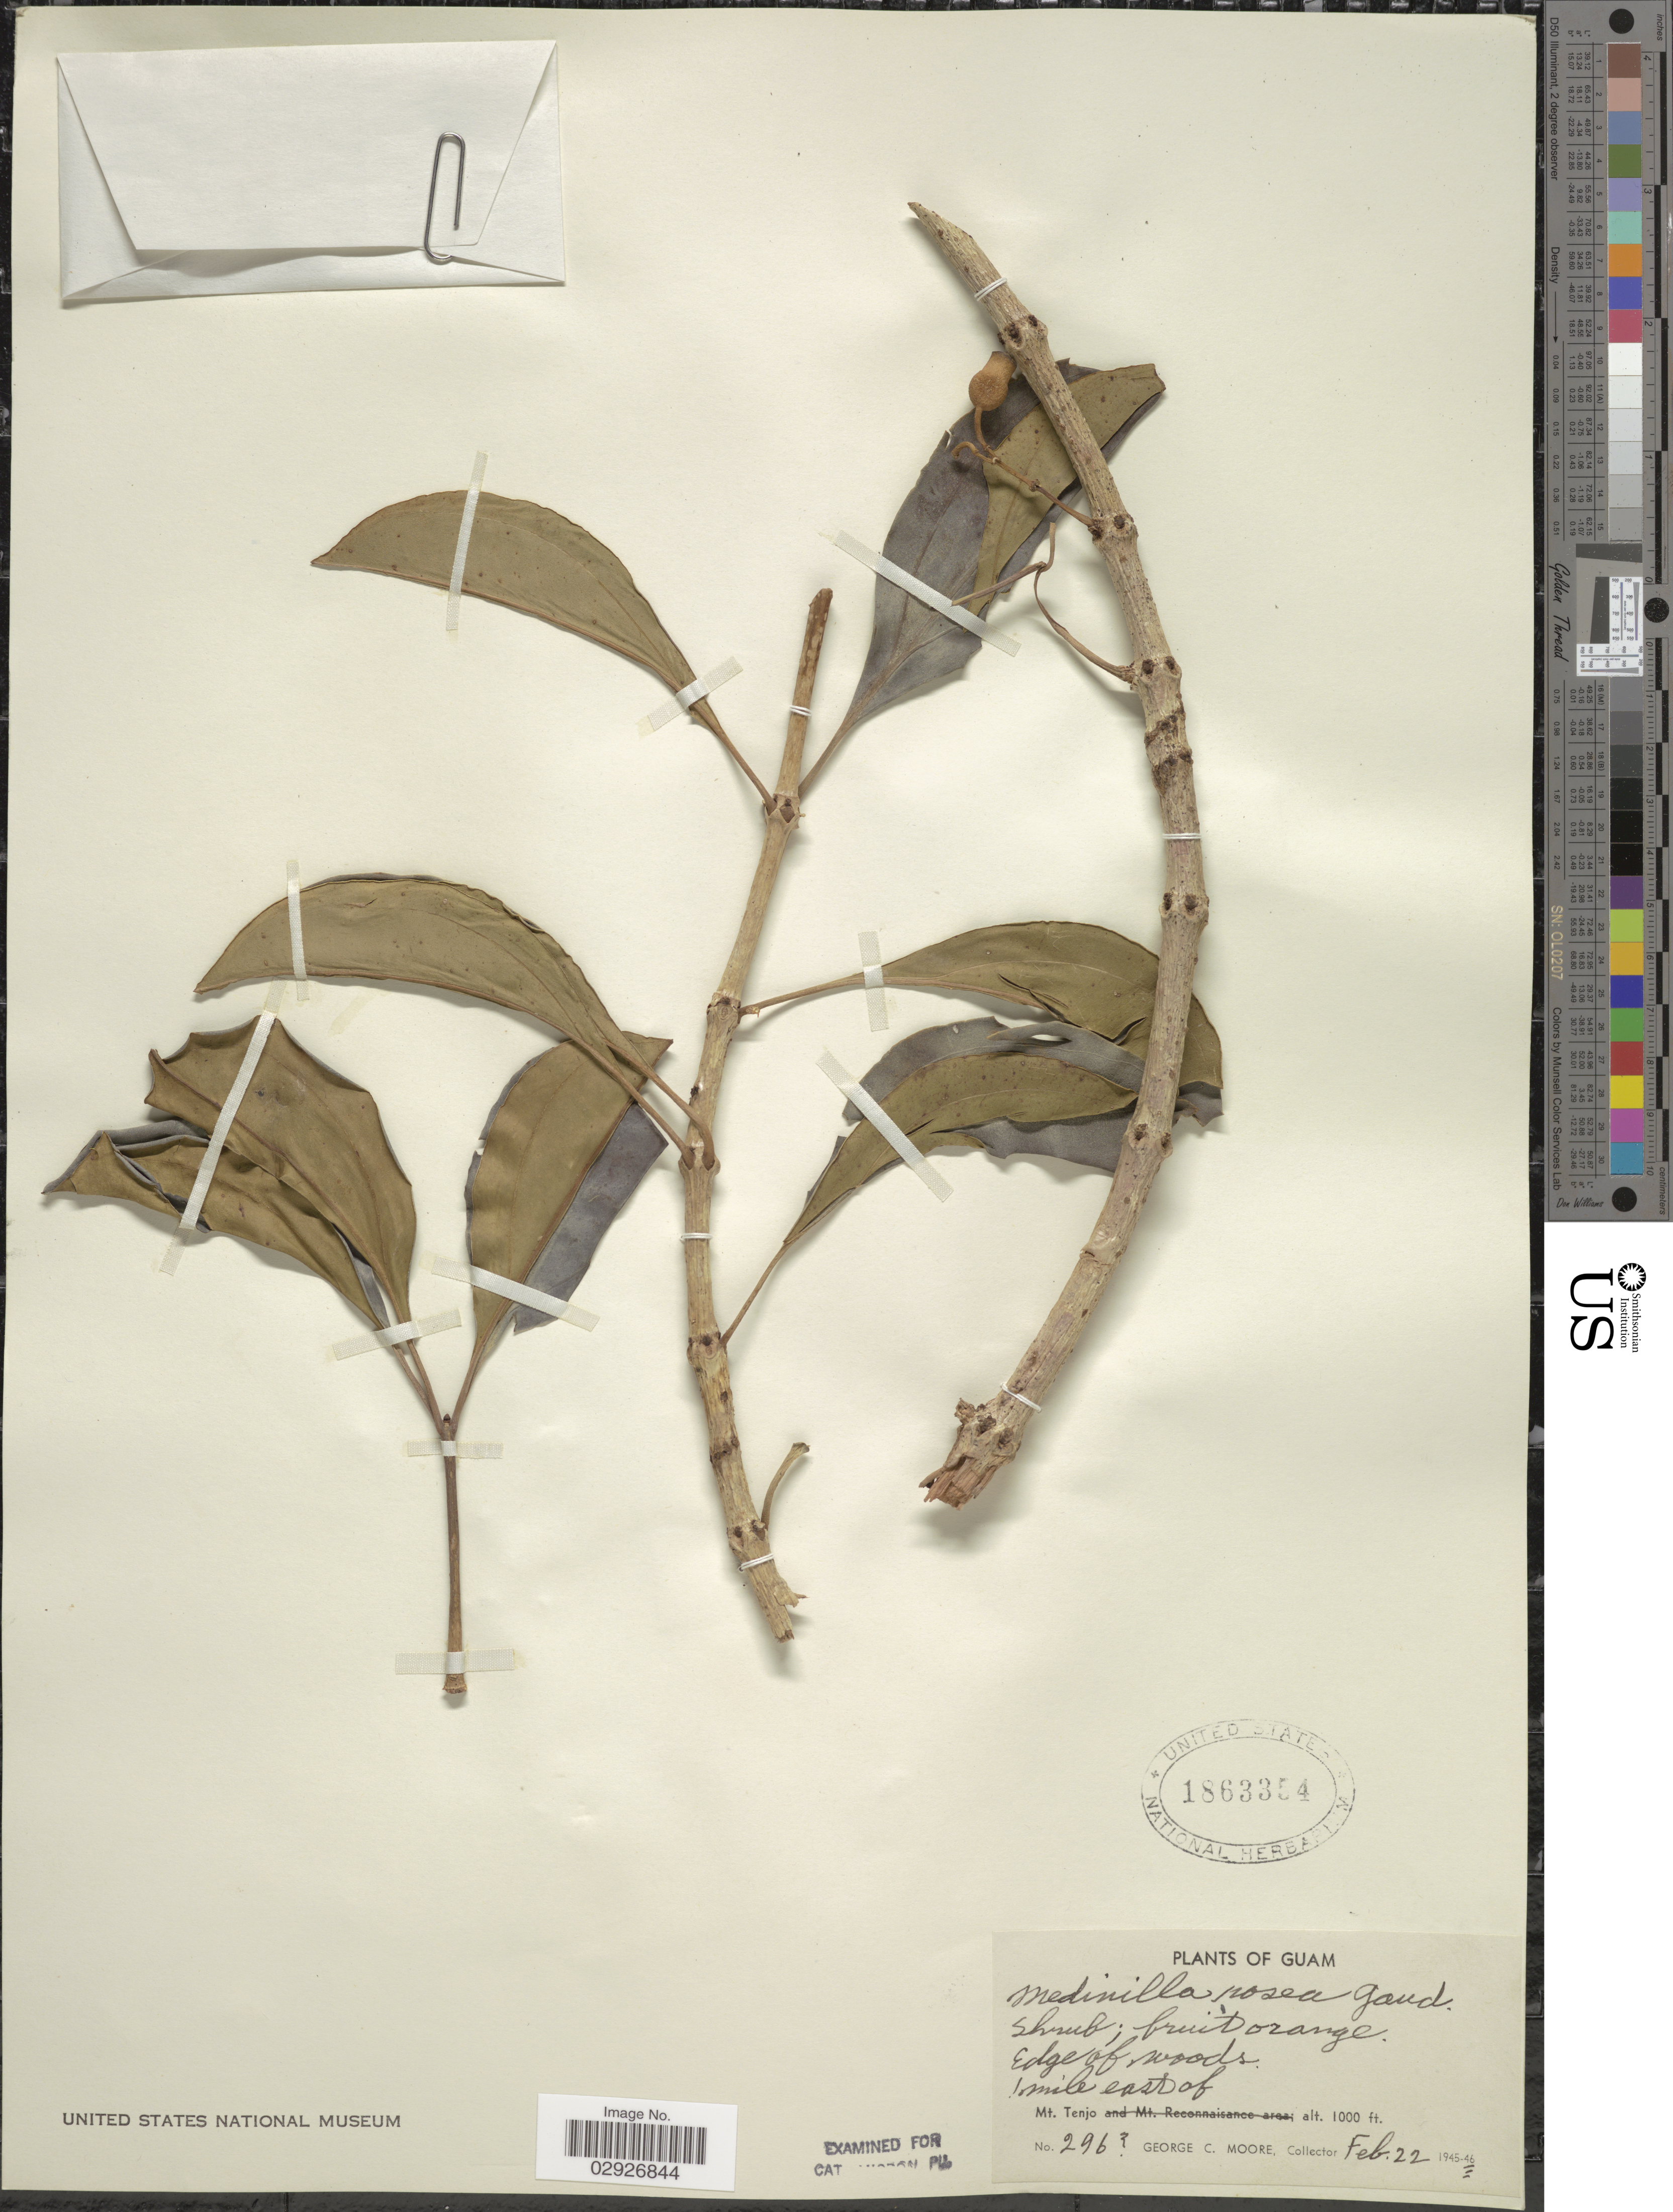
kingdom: Plantae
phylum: Tracheophyta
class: Magnoliopsida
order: Myrtales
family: Melastomataceae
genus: Medinilla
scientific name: Medinilla medinilliana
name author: (Gaudich.) Fosberg & Sachet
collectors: G. C. Moore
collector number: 296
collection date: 1946-02-22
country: Guam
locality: Edge of woods, 1 mile east of Mt. Tenjo.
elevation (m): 305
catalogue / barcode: US 1863354